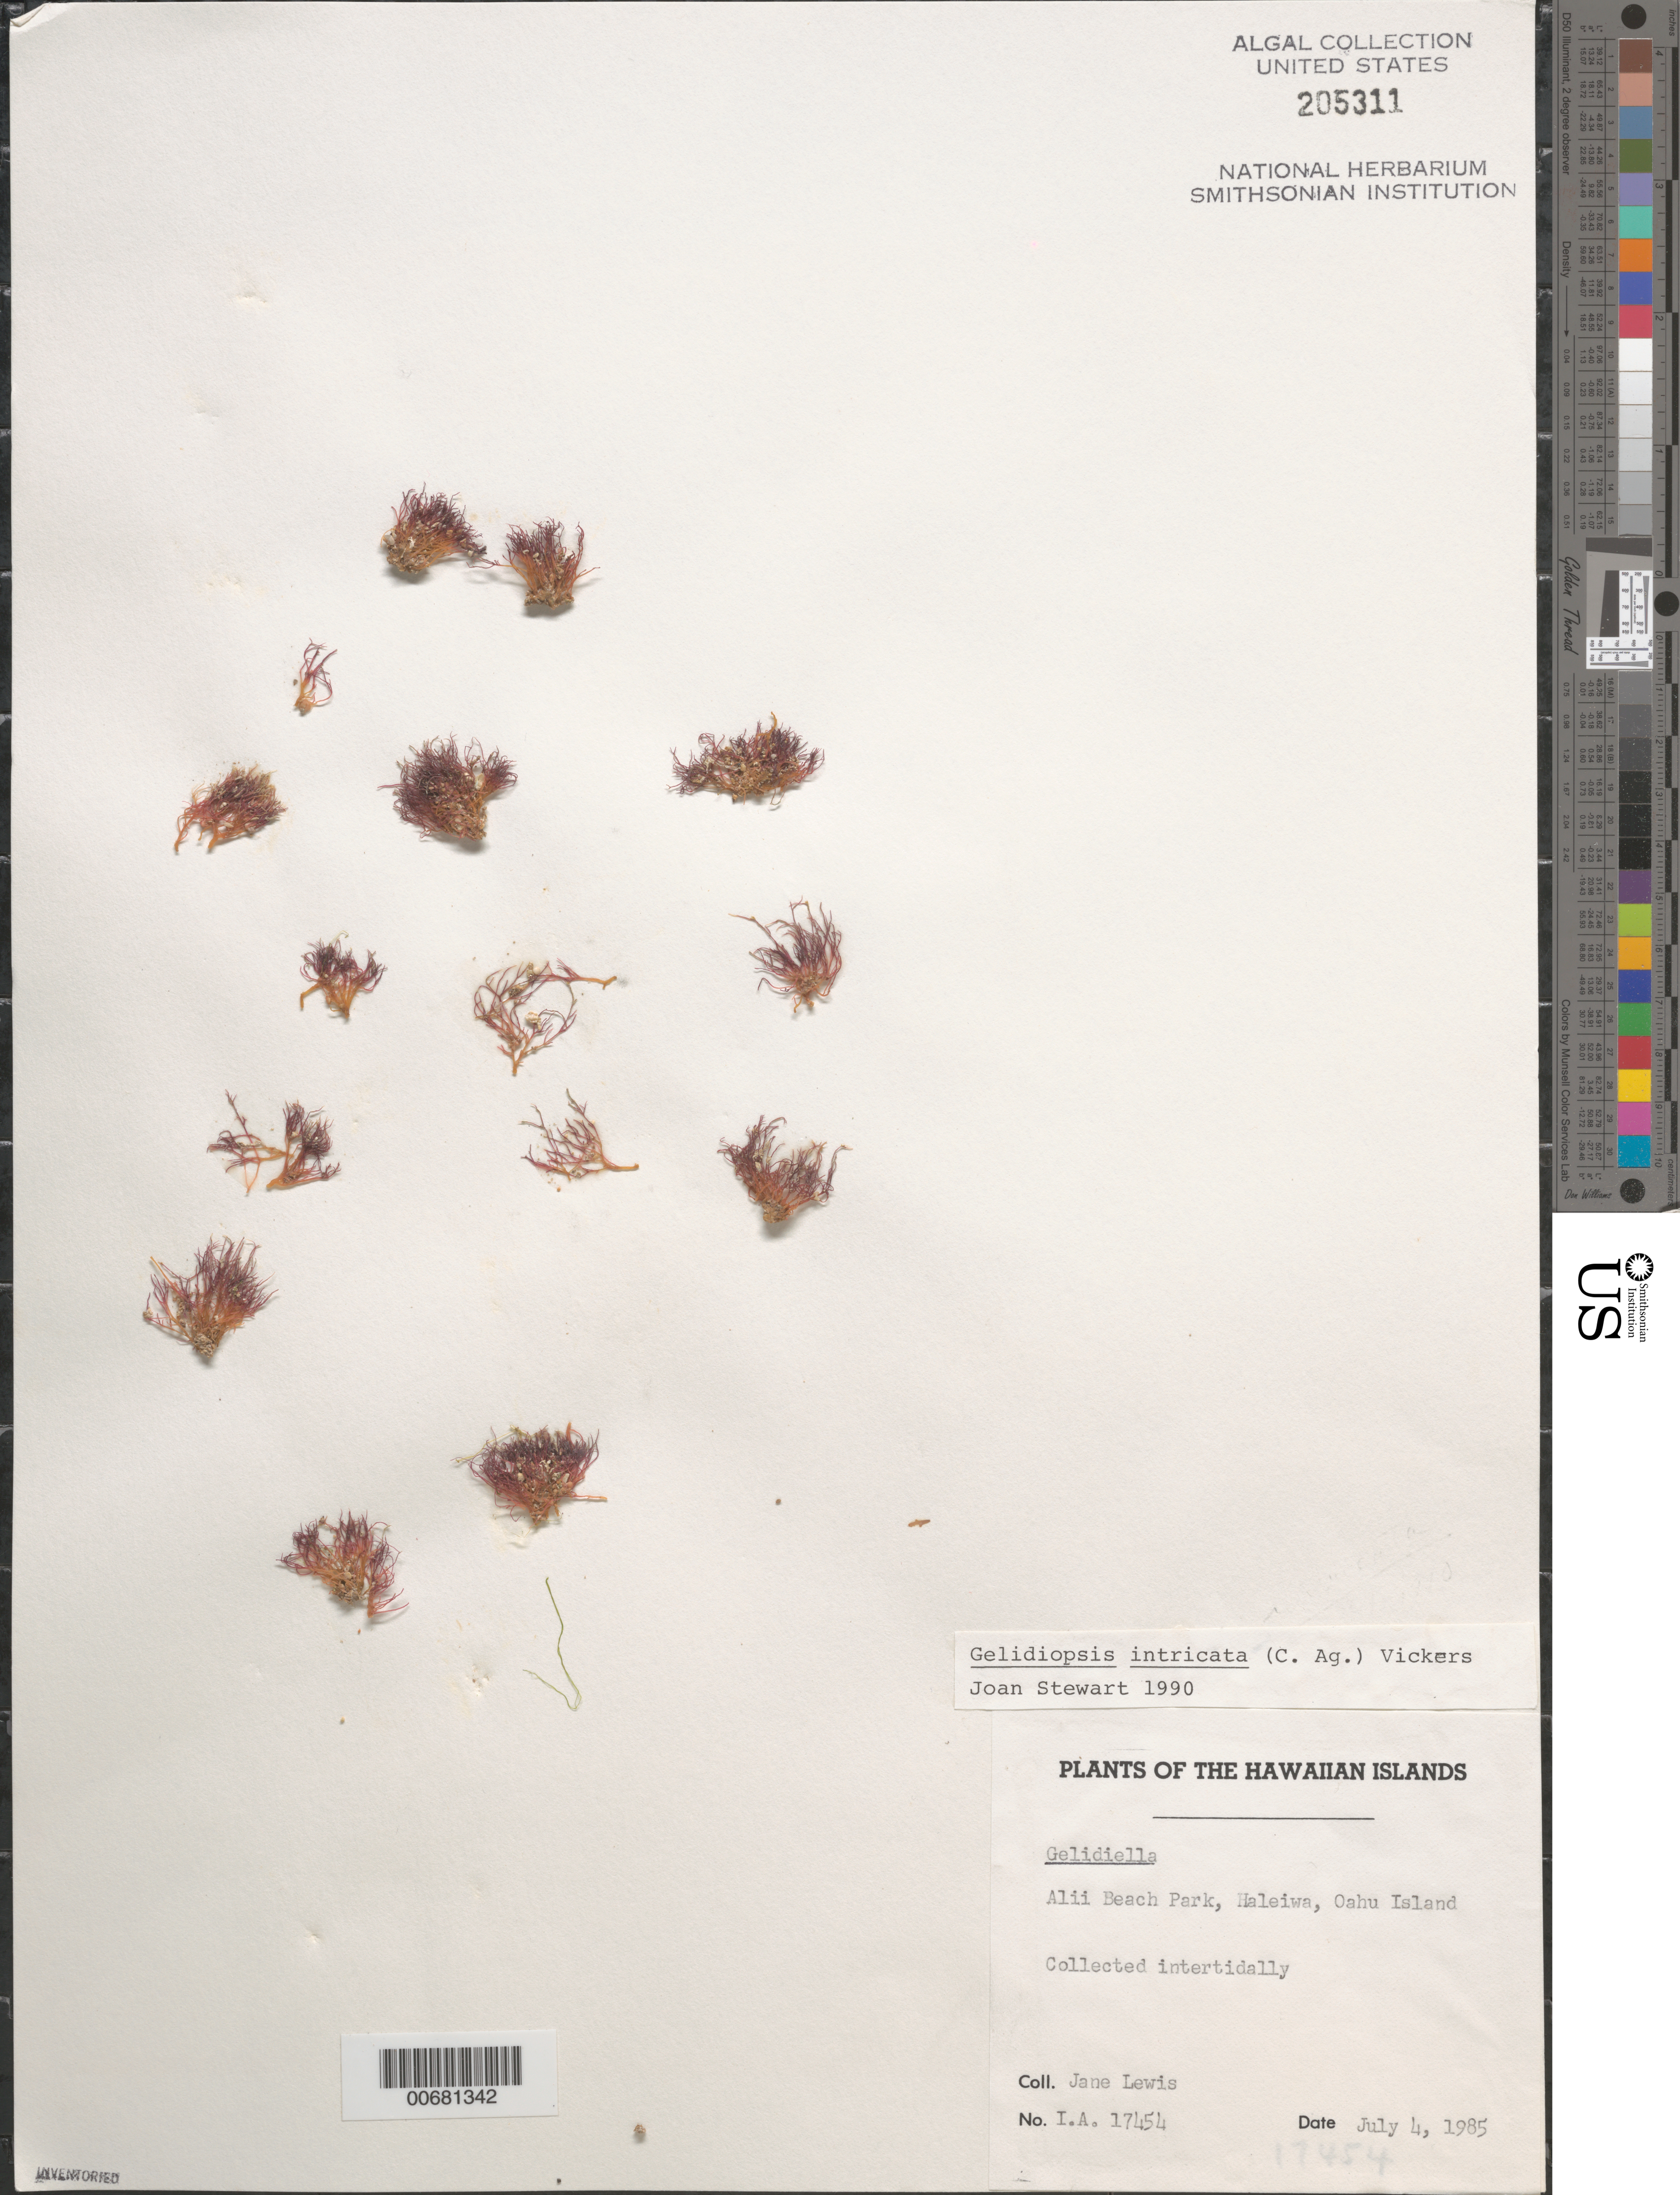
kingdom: Plantae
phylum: Rhodophyta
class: Florideophyceae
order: Rhodymeniales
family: Lomentariaceae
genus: Ceratodictyon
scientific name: Ceratodictyon intricatum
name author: (C. Agardh) R.E. Norris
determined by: Algae name updating Project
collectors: J. Lewis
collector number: IAA 17454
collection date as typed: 04 Jul 1985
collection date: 1985-07-04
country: United States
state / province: Hawaii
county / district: Honolulu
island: Oahu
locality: Alii Beach Park, Haleiwa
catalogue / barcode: US 205311